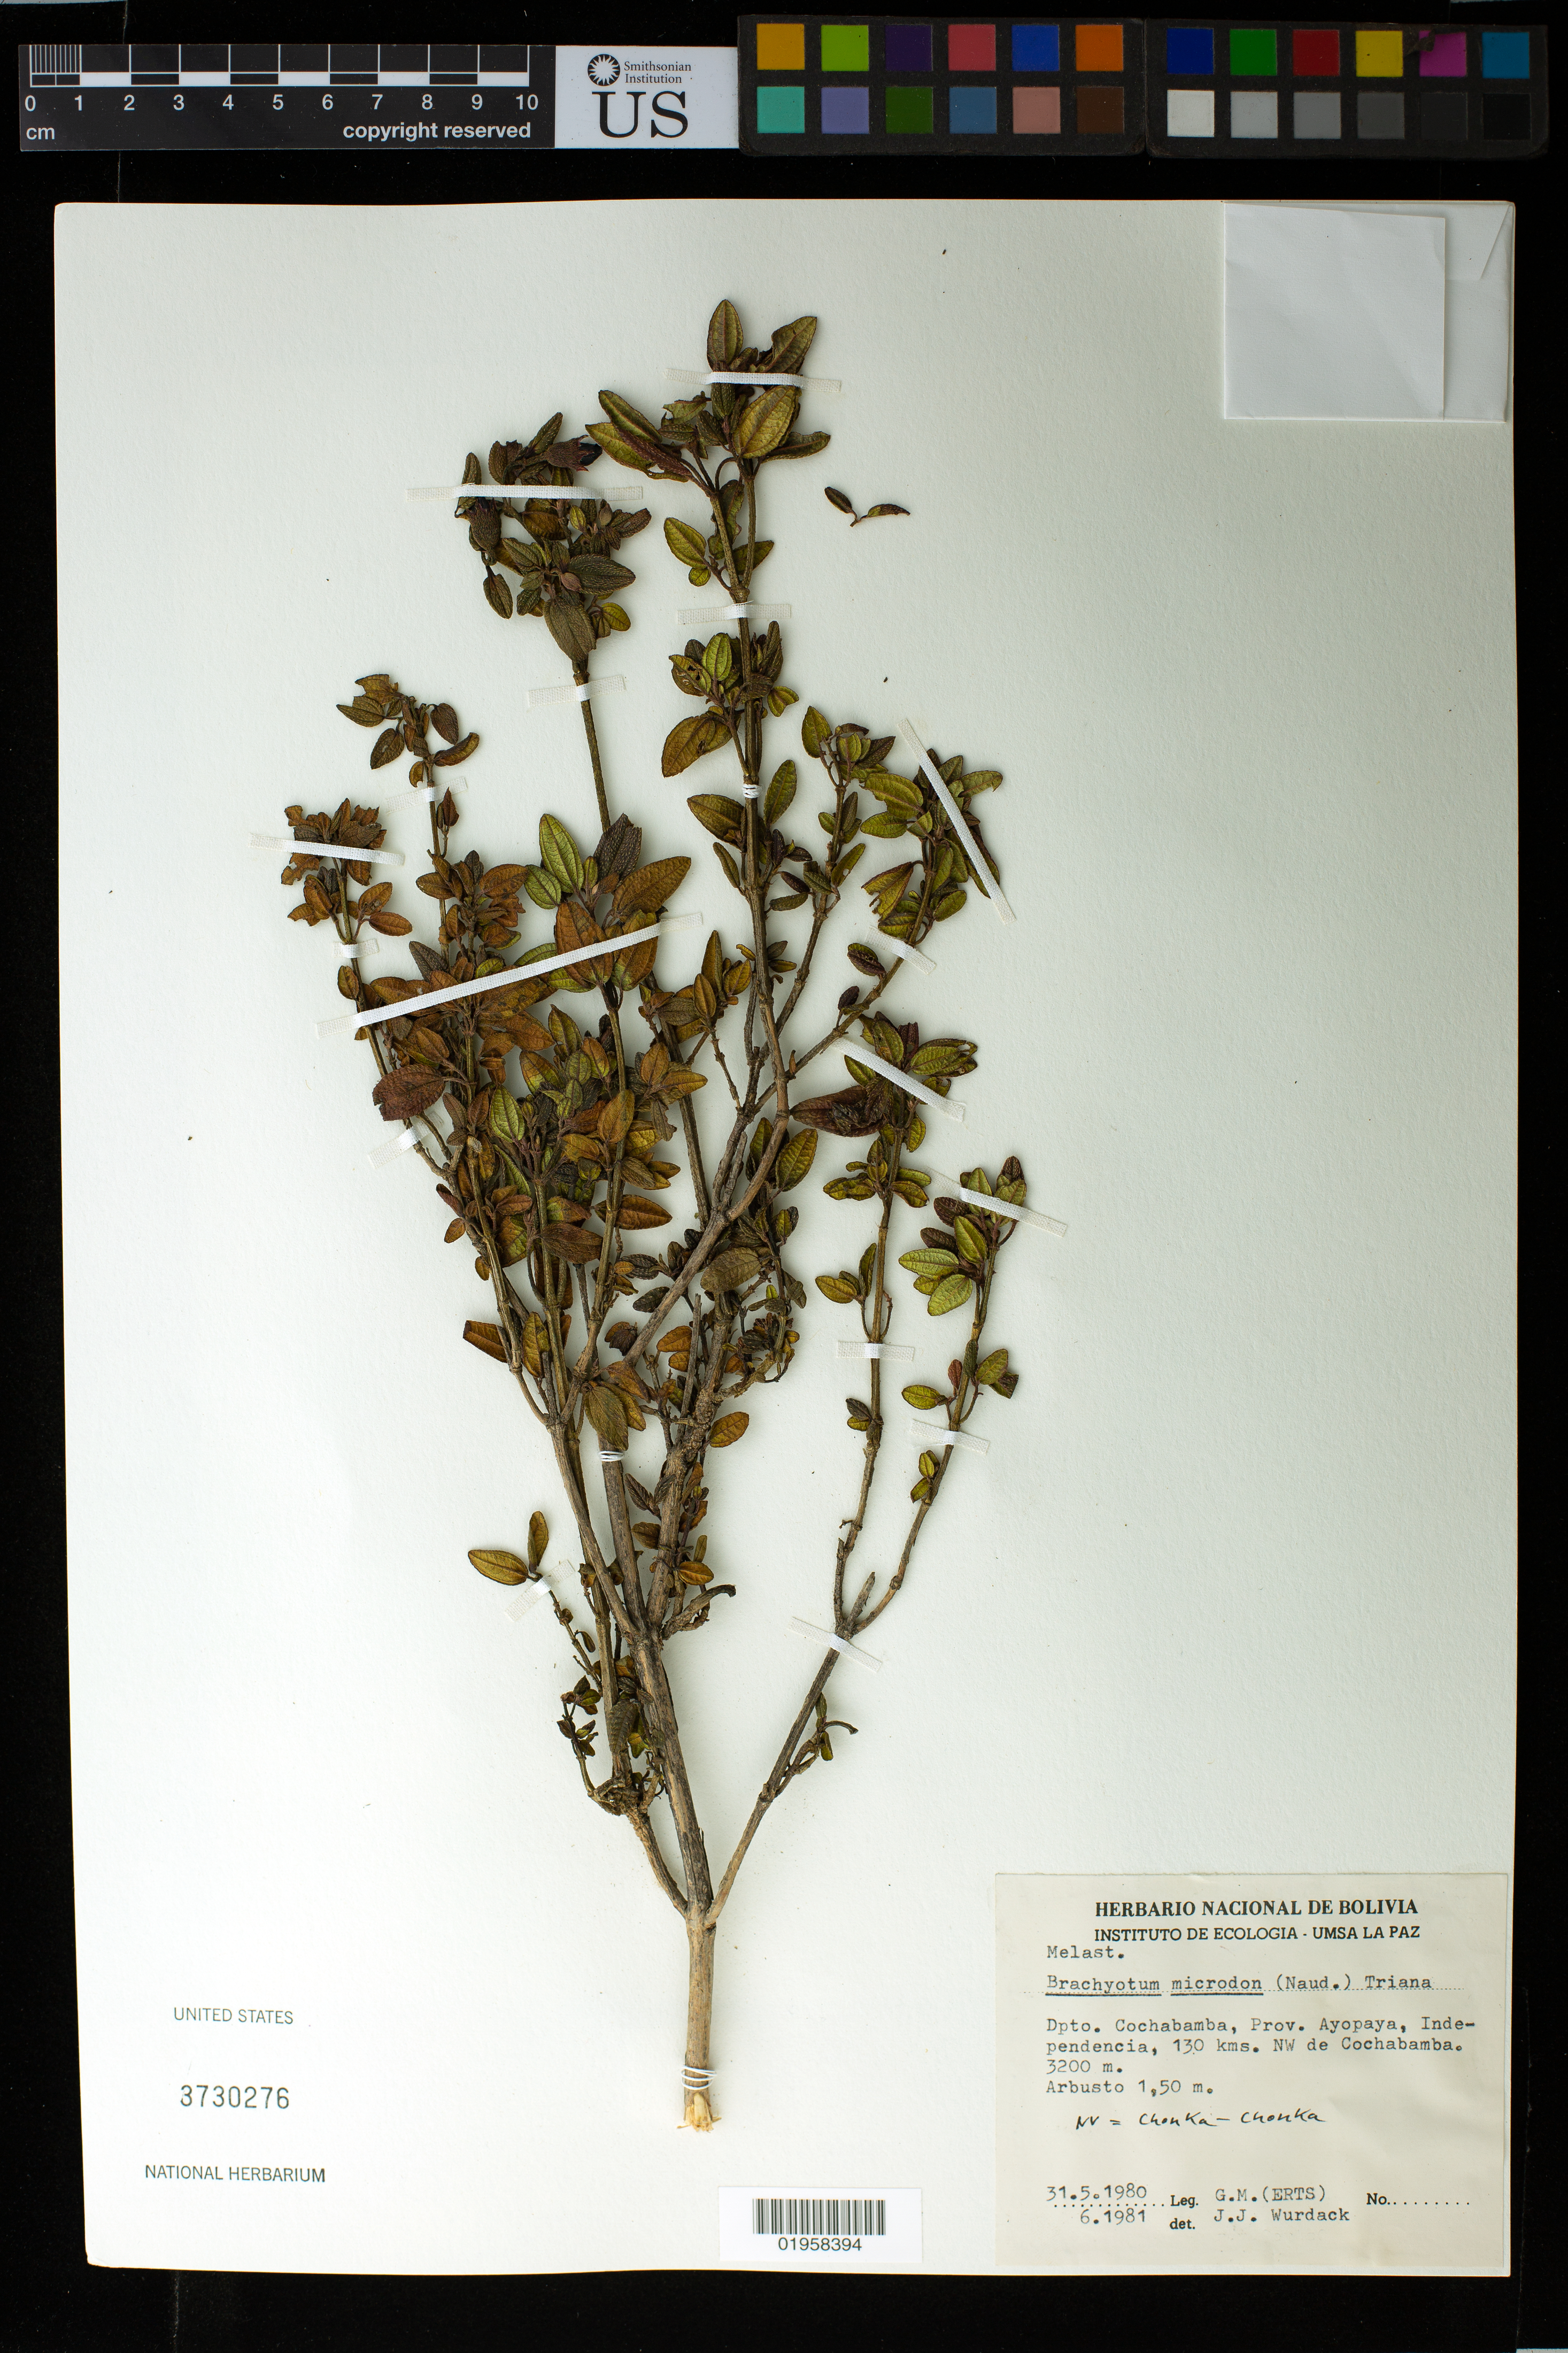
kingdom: Plantae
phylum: Tracheophyta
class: Magnoliopsida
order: Myrtales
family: Melastomataceae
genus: Brachyotum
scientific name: Brachyotum microdon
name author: (Naudin) Triana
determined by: Wurdack, John J., (US), US (UNITED STATES)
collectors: G. M.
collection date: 1980-05-31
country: Bolivia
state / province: Cochabamba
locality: Prov. Ayopaya, Independencia, 130 km NW de Cochabamba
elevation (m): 3200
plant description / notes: Collector: G.M. (ERTS)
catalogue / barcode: US 3730276